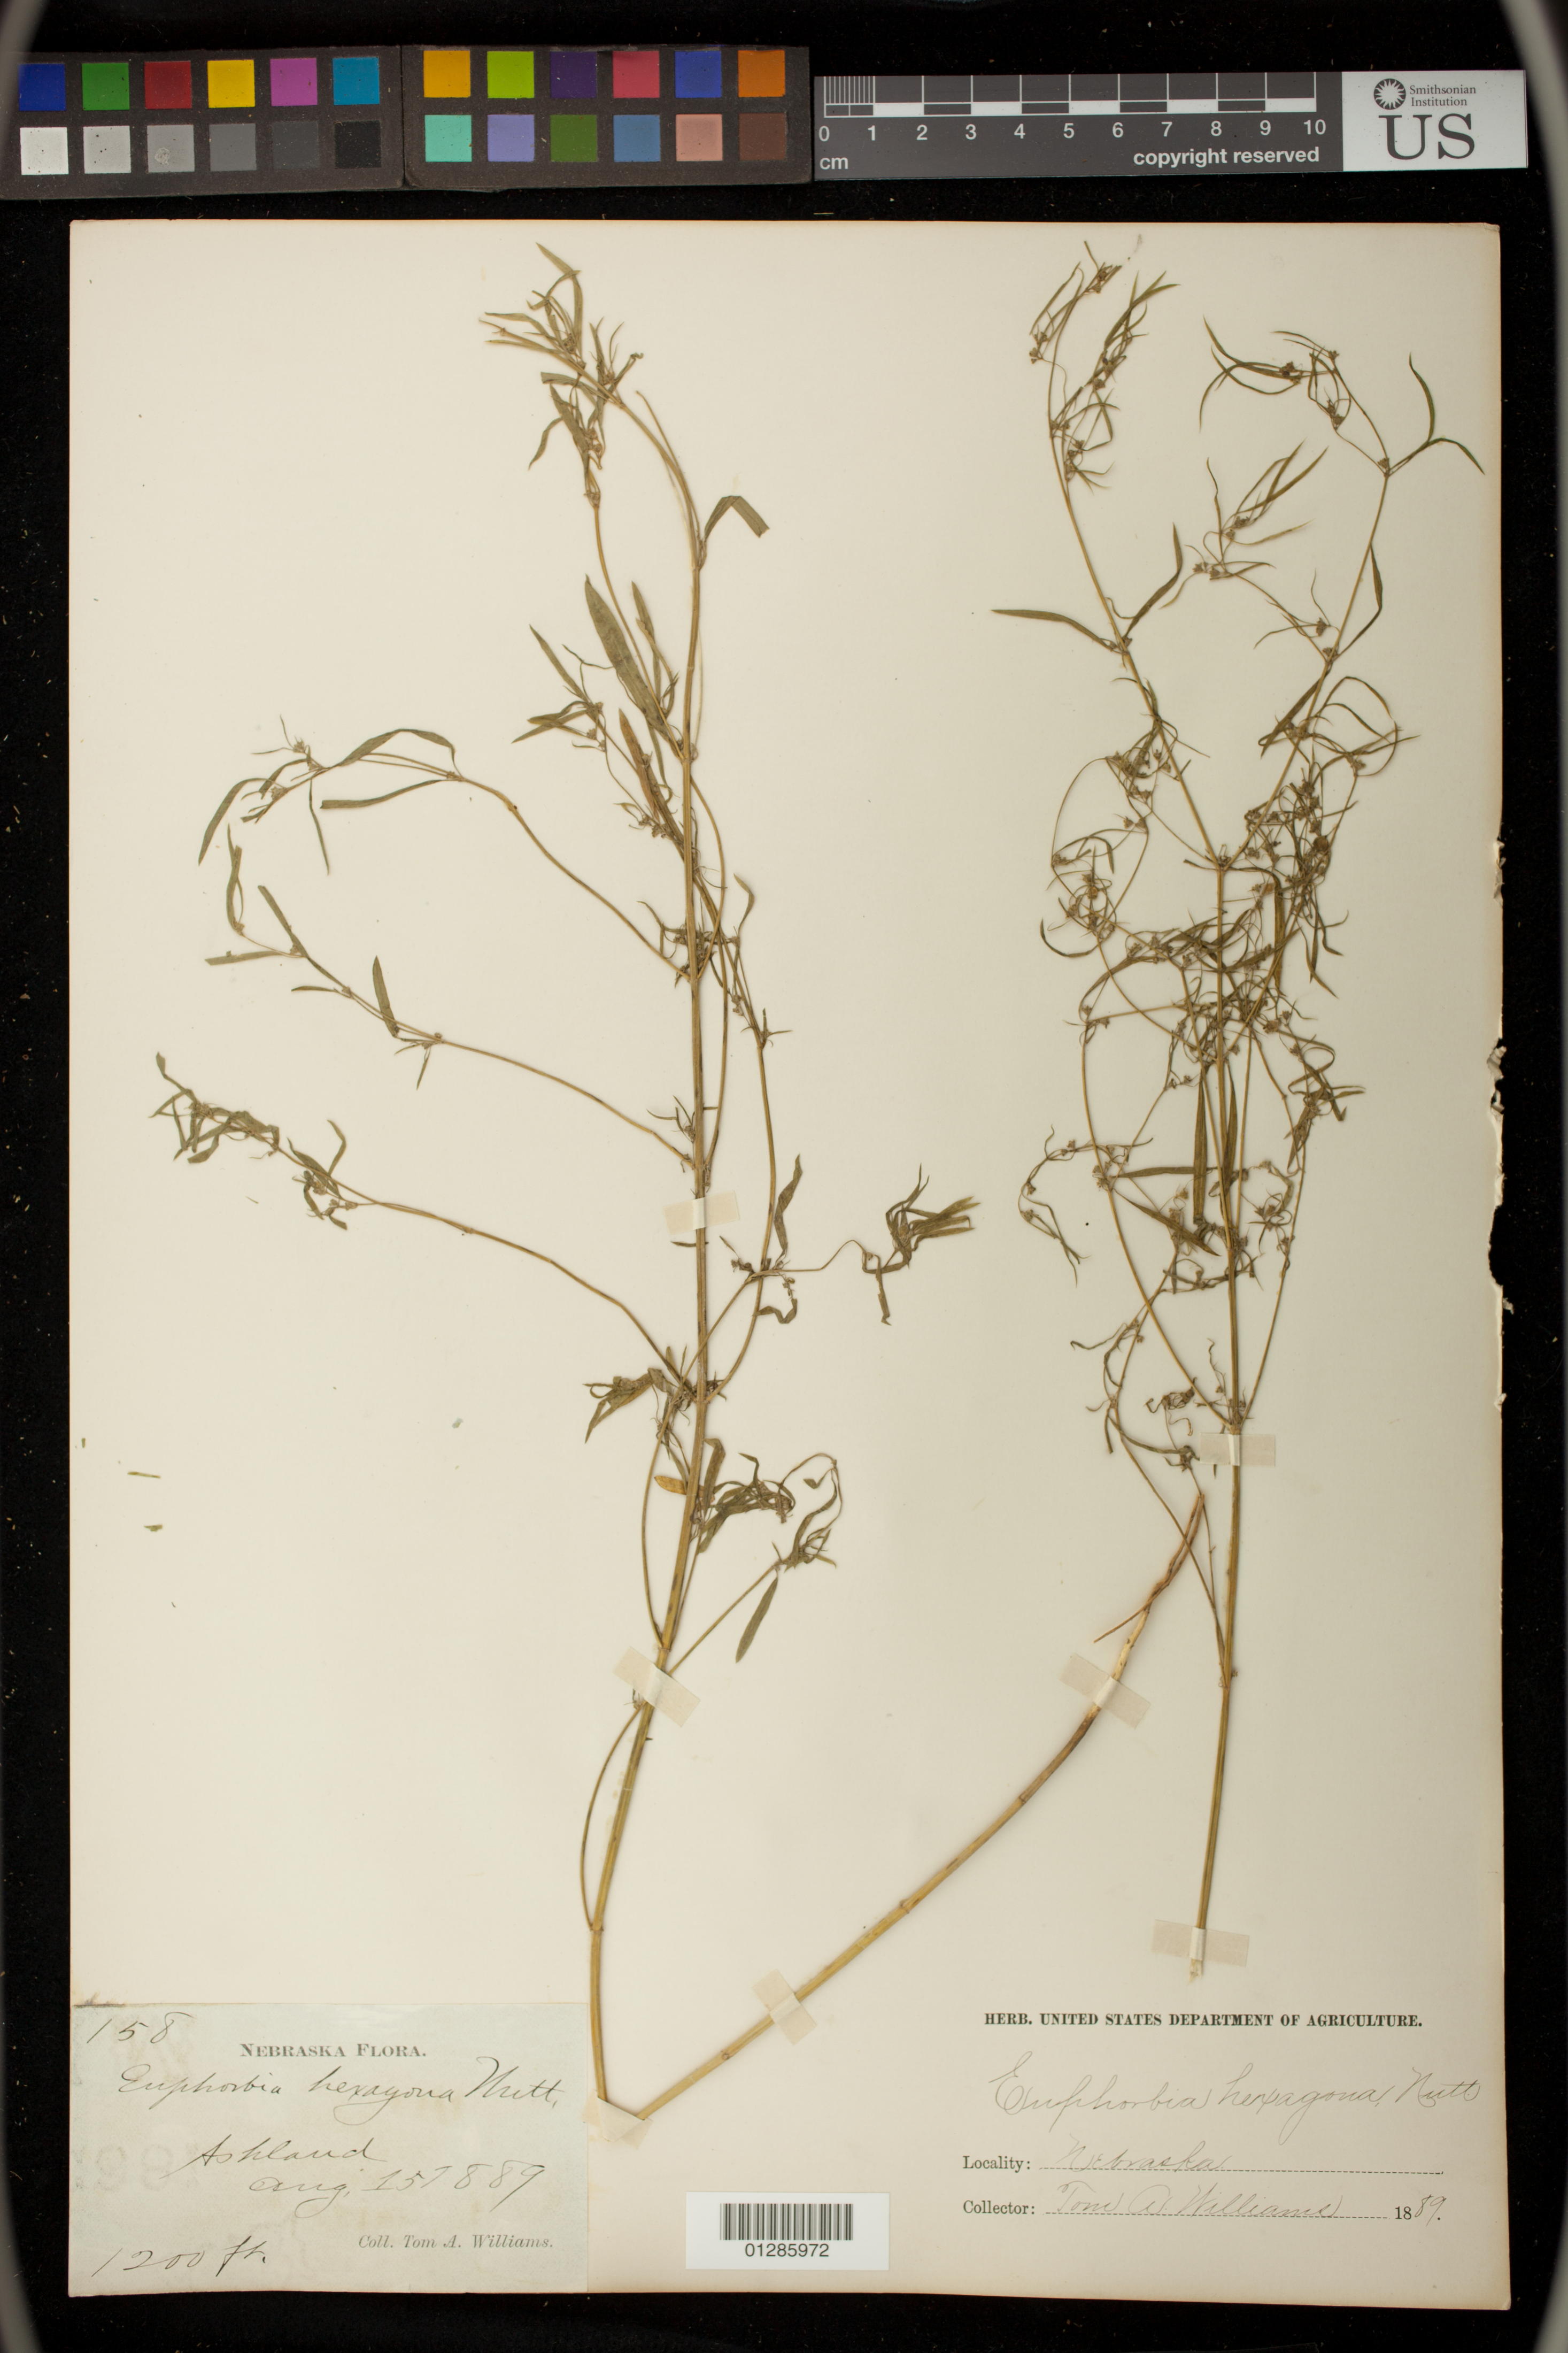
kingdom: Plantae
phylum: Tracheophyta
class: Magnoliopsida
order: Malpighiales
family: Euphorbiaceae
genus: Euphorbia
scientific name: Euphorbia hexagona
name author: Nutt. ex Spreng.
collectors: T. A. Williams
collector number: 158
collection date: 1889-08-15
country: United States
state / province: Nebraska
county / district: Saunders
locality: Ashland